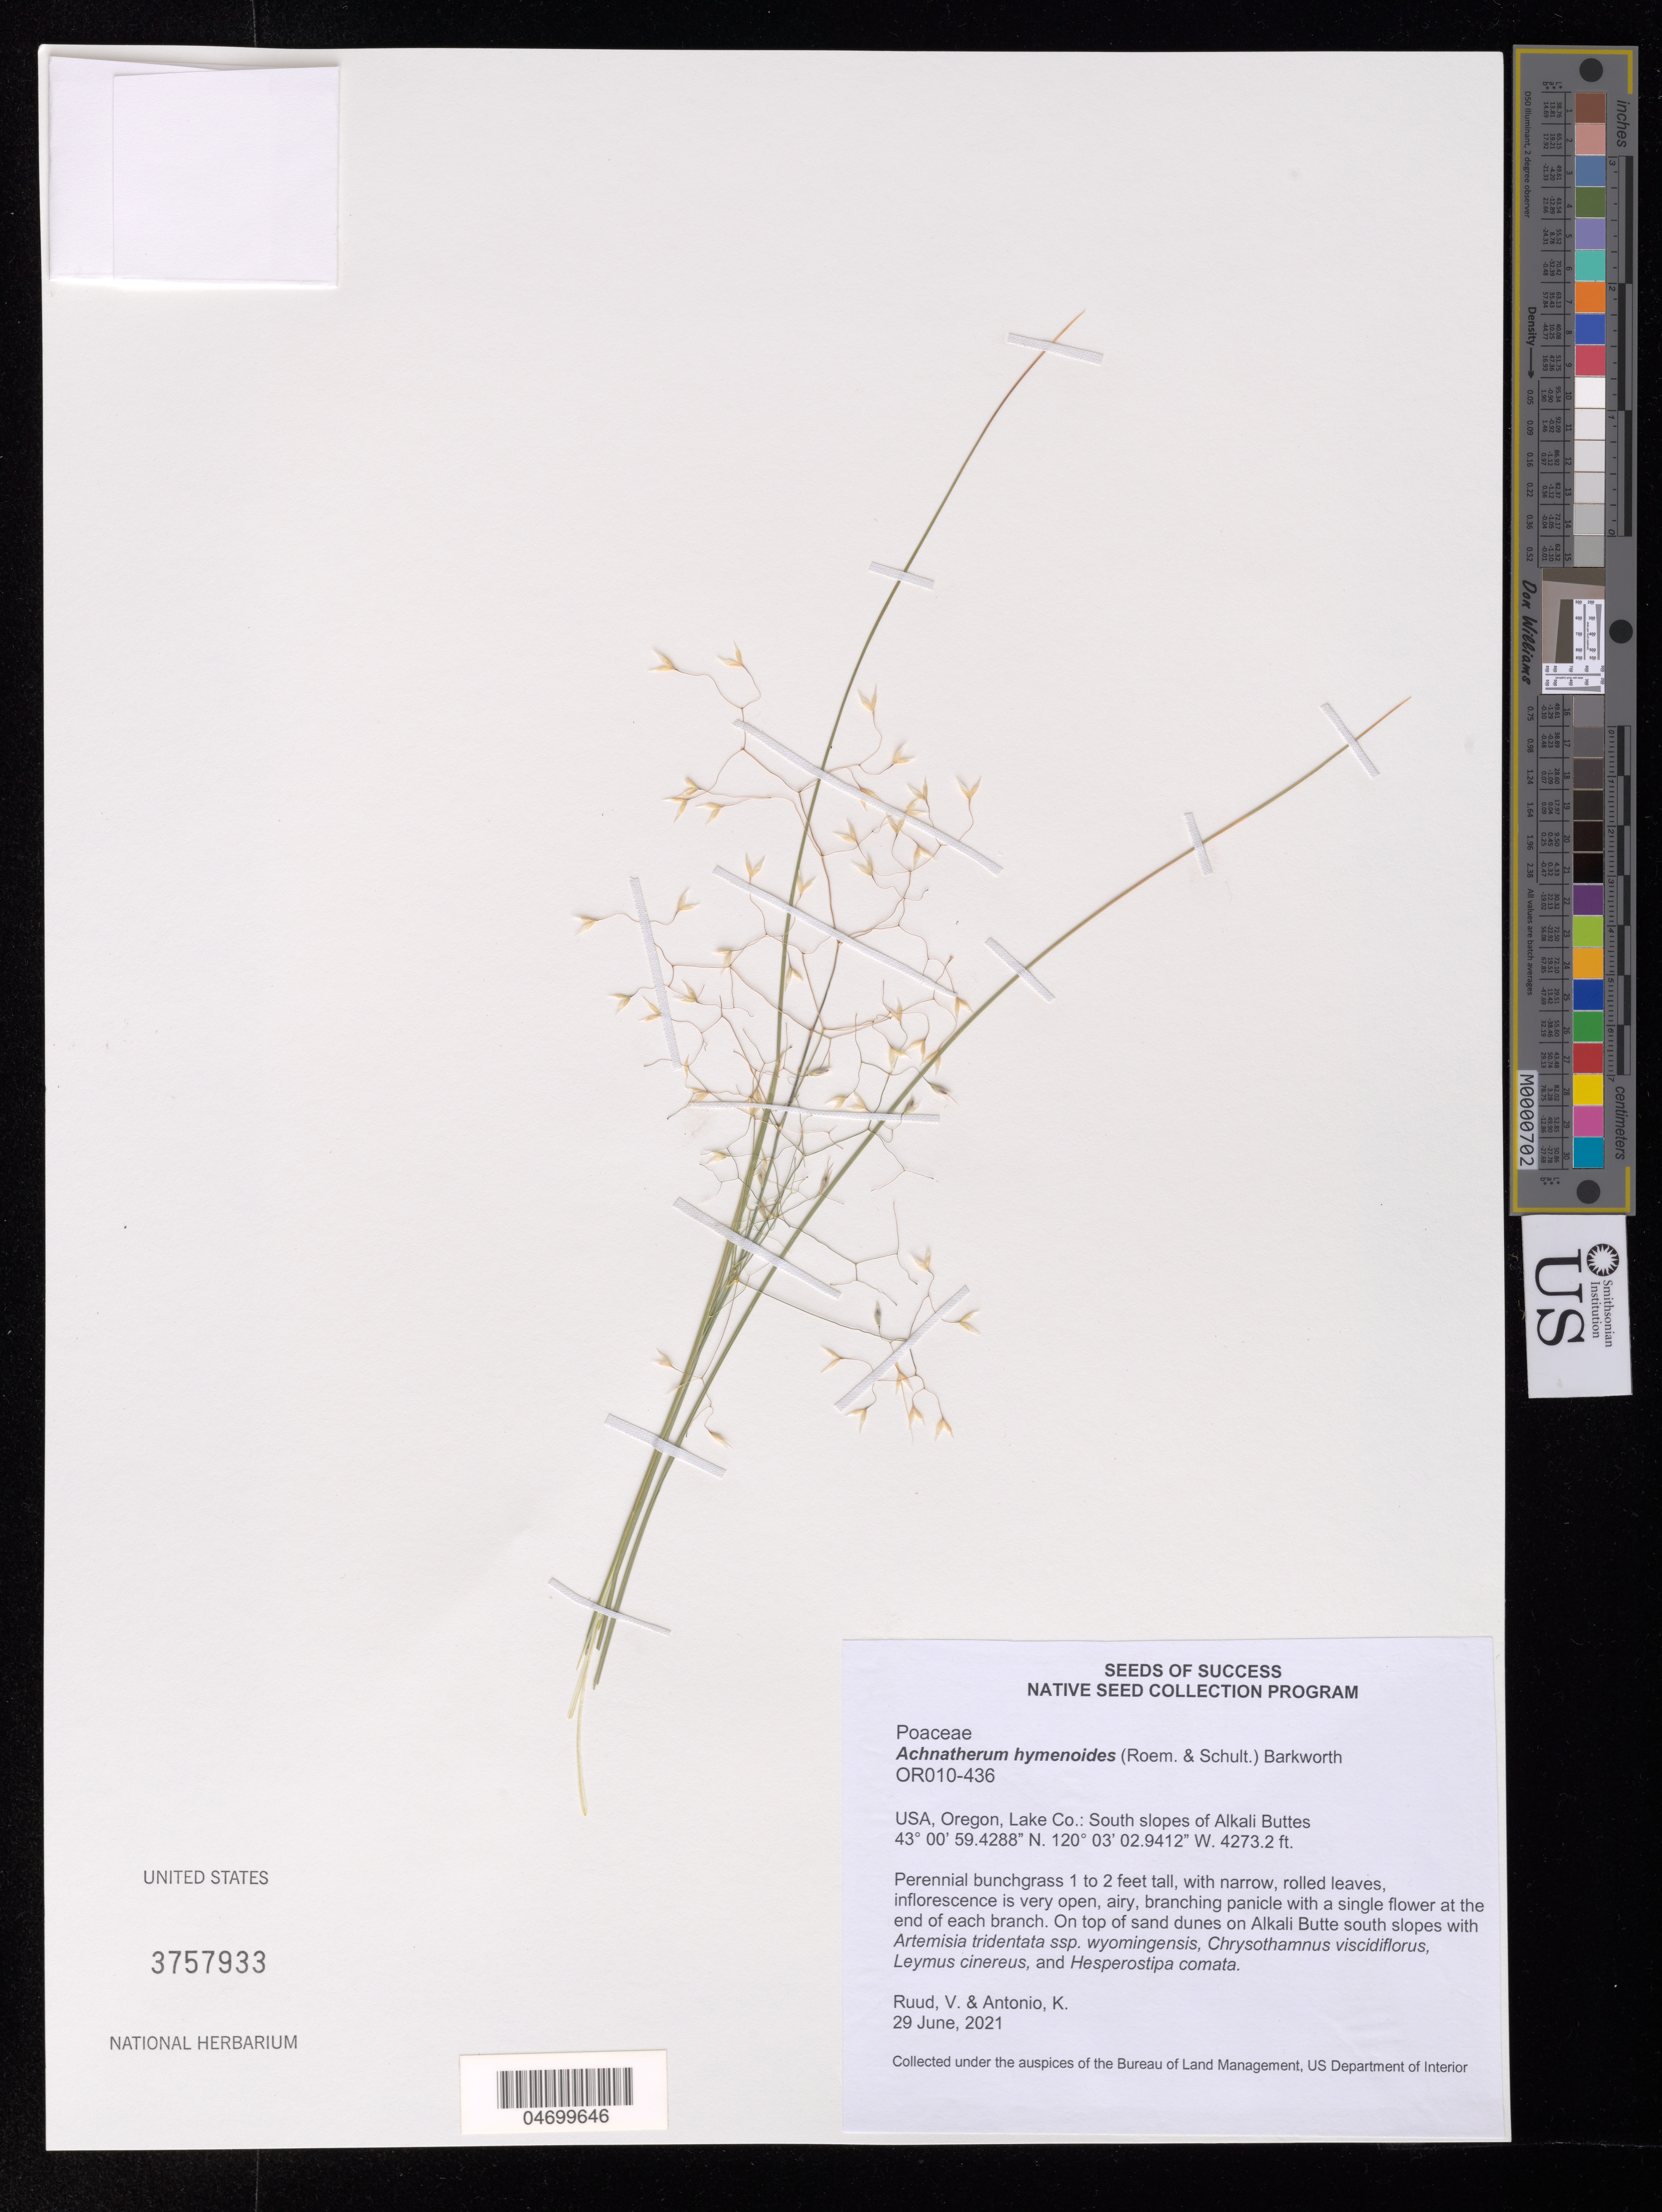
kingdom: Plantae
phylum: Tracheophyta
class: Liliopsida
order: Poales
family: Poaceae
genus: Achnatherum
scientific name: Achnatherum hymenoides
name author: (Roem. & Schult.) Barkworth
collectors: V. Ruud & K. Antonio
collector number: OR010-436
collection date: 2021-06-29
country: United States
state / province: Oregon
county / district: Lake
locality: South slopes of Alkali Buttes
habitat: Top of sand dunes. With Artemisia tridentata, Leymus cinereus, Hesperostipa comata, etc.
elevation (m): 1302.5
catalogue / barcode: US 3757933